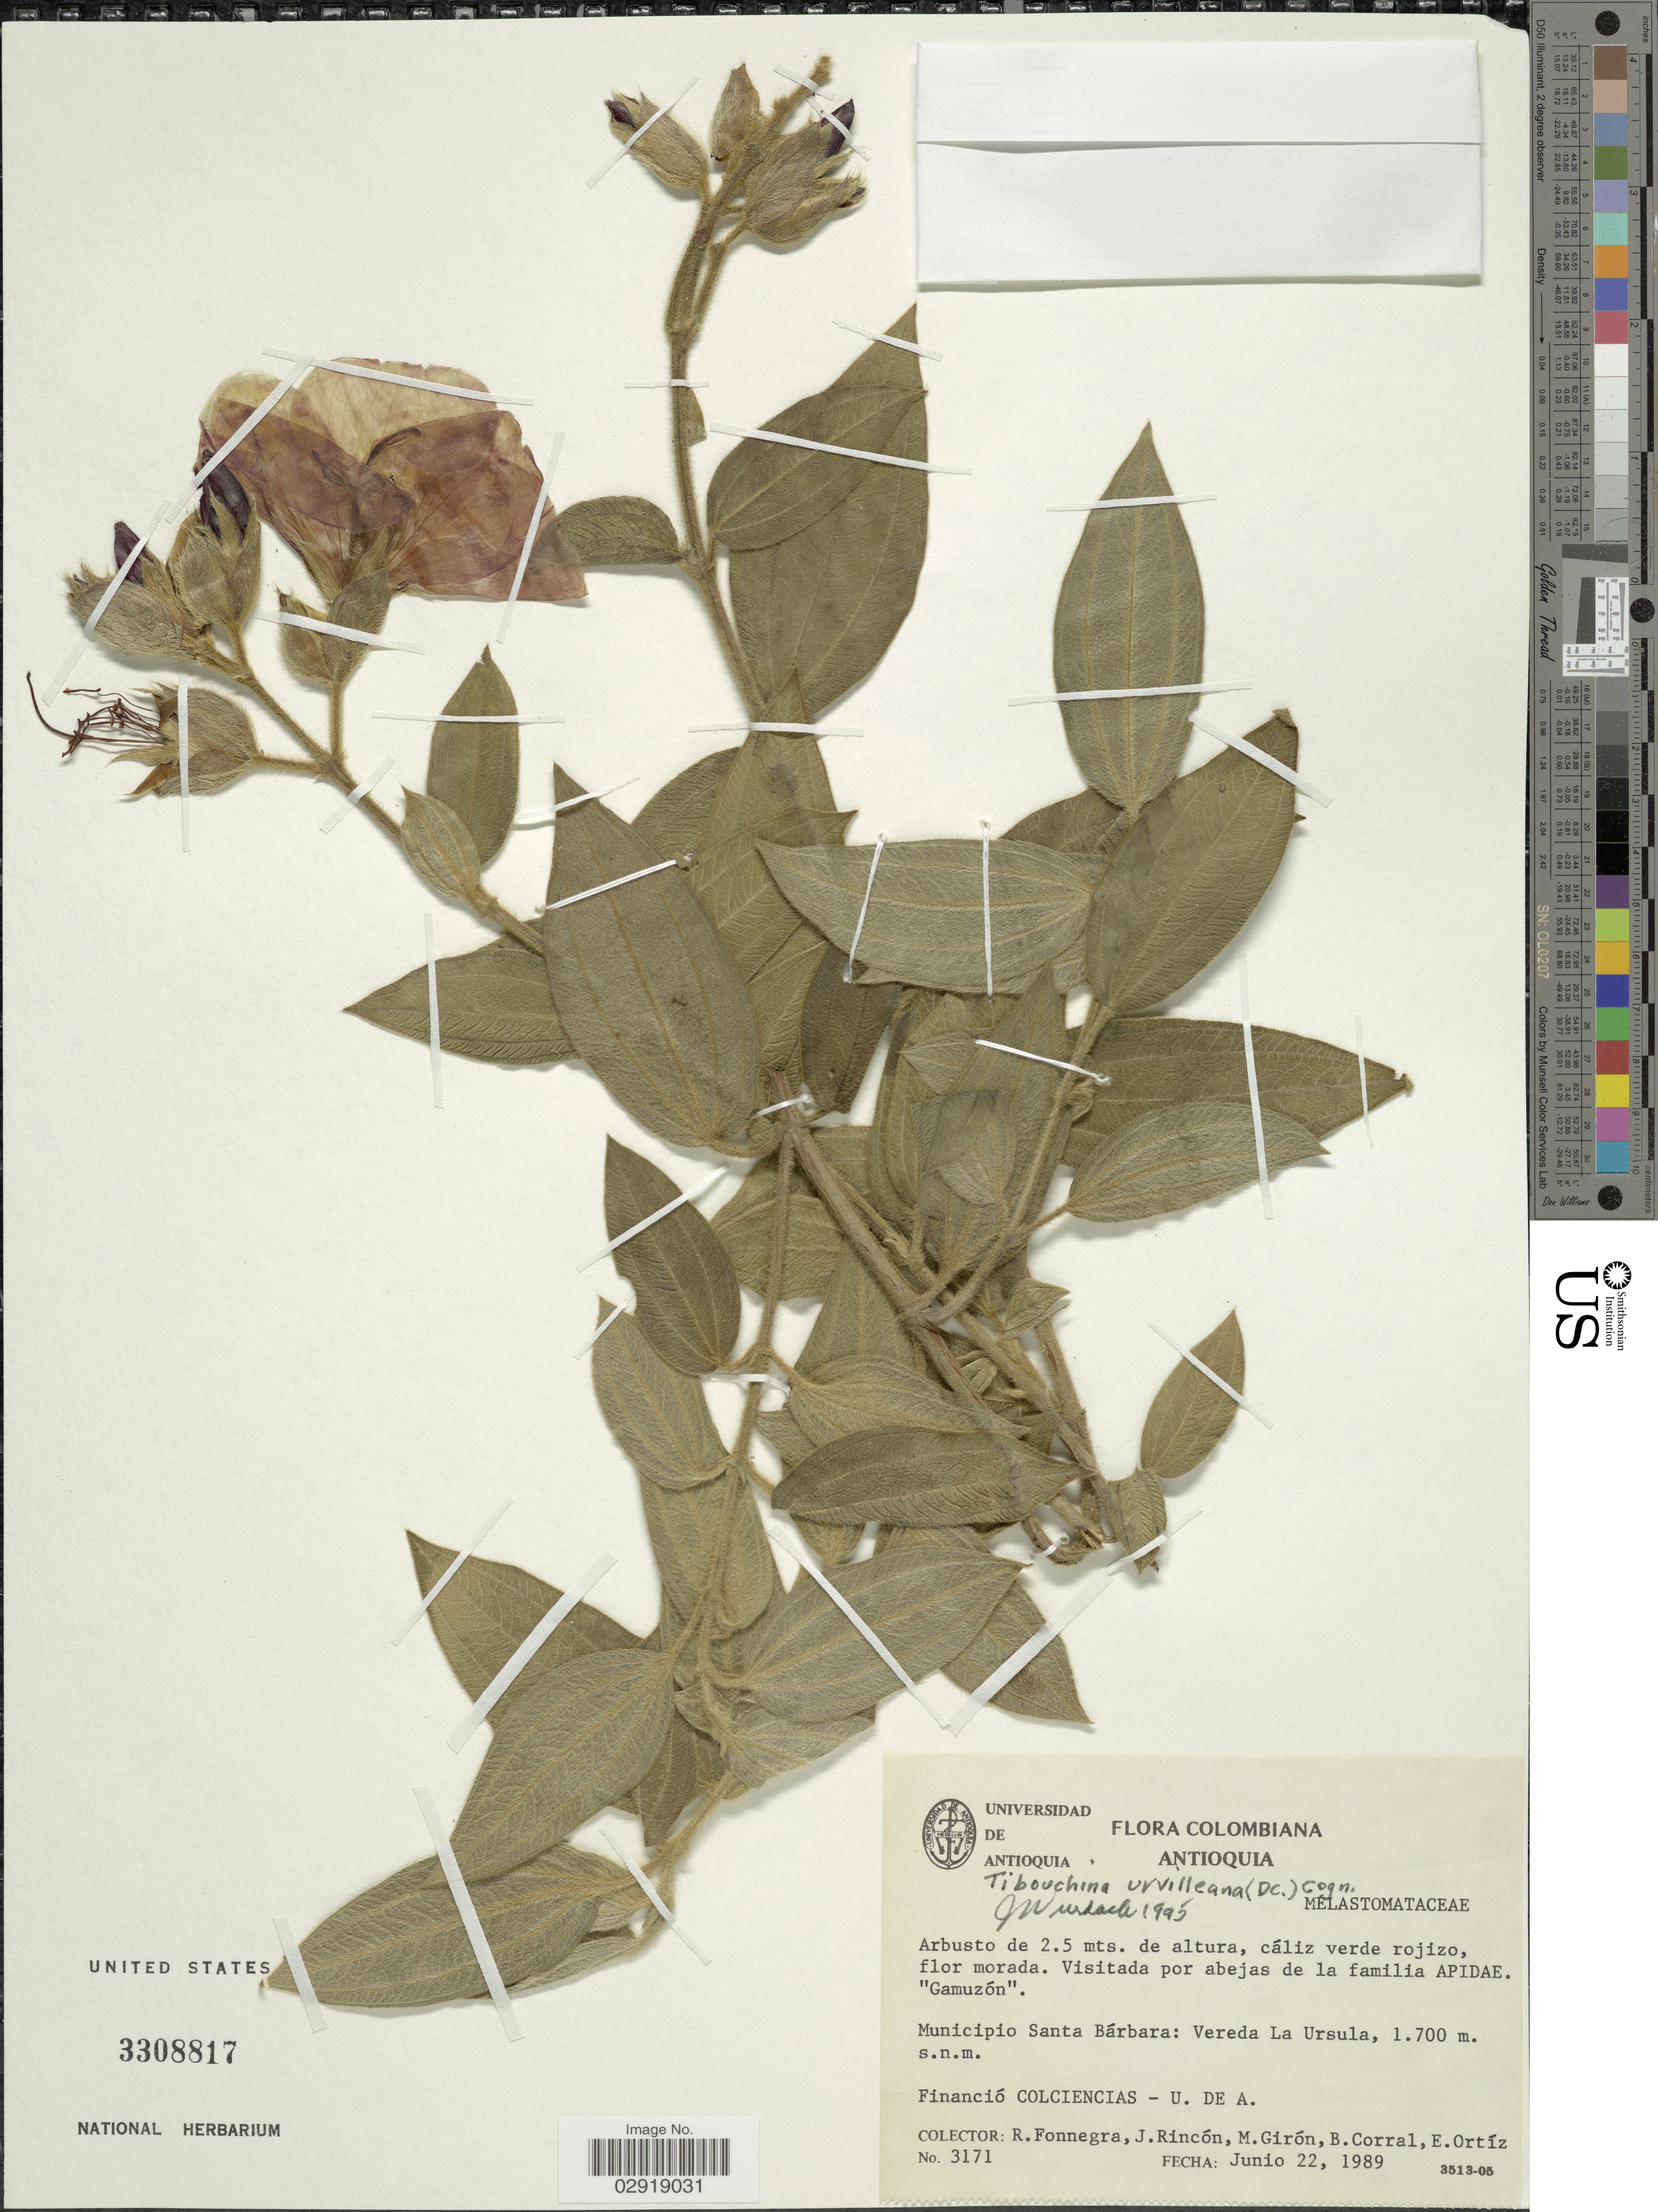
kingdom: Plantae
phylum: Tracheophyta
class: Magnoliopsida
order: Myrtales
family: Melastomataceae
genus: Pleroma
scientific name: Pleroma urvilleanum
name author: (DC.) P.J.F. Guim. & Michelang.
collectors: R. Fonnegra, J. Rincón, M. Girón, B. Corral & E. Ortíz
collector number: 3171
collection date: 1989-06-22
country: Colombia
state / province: Antioquia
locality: Municipio Santa Bárbara: Verede La Ursula.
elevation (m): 1700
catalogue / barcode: US 3308817